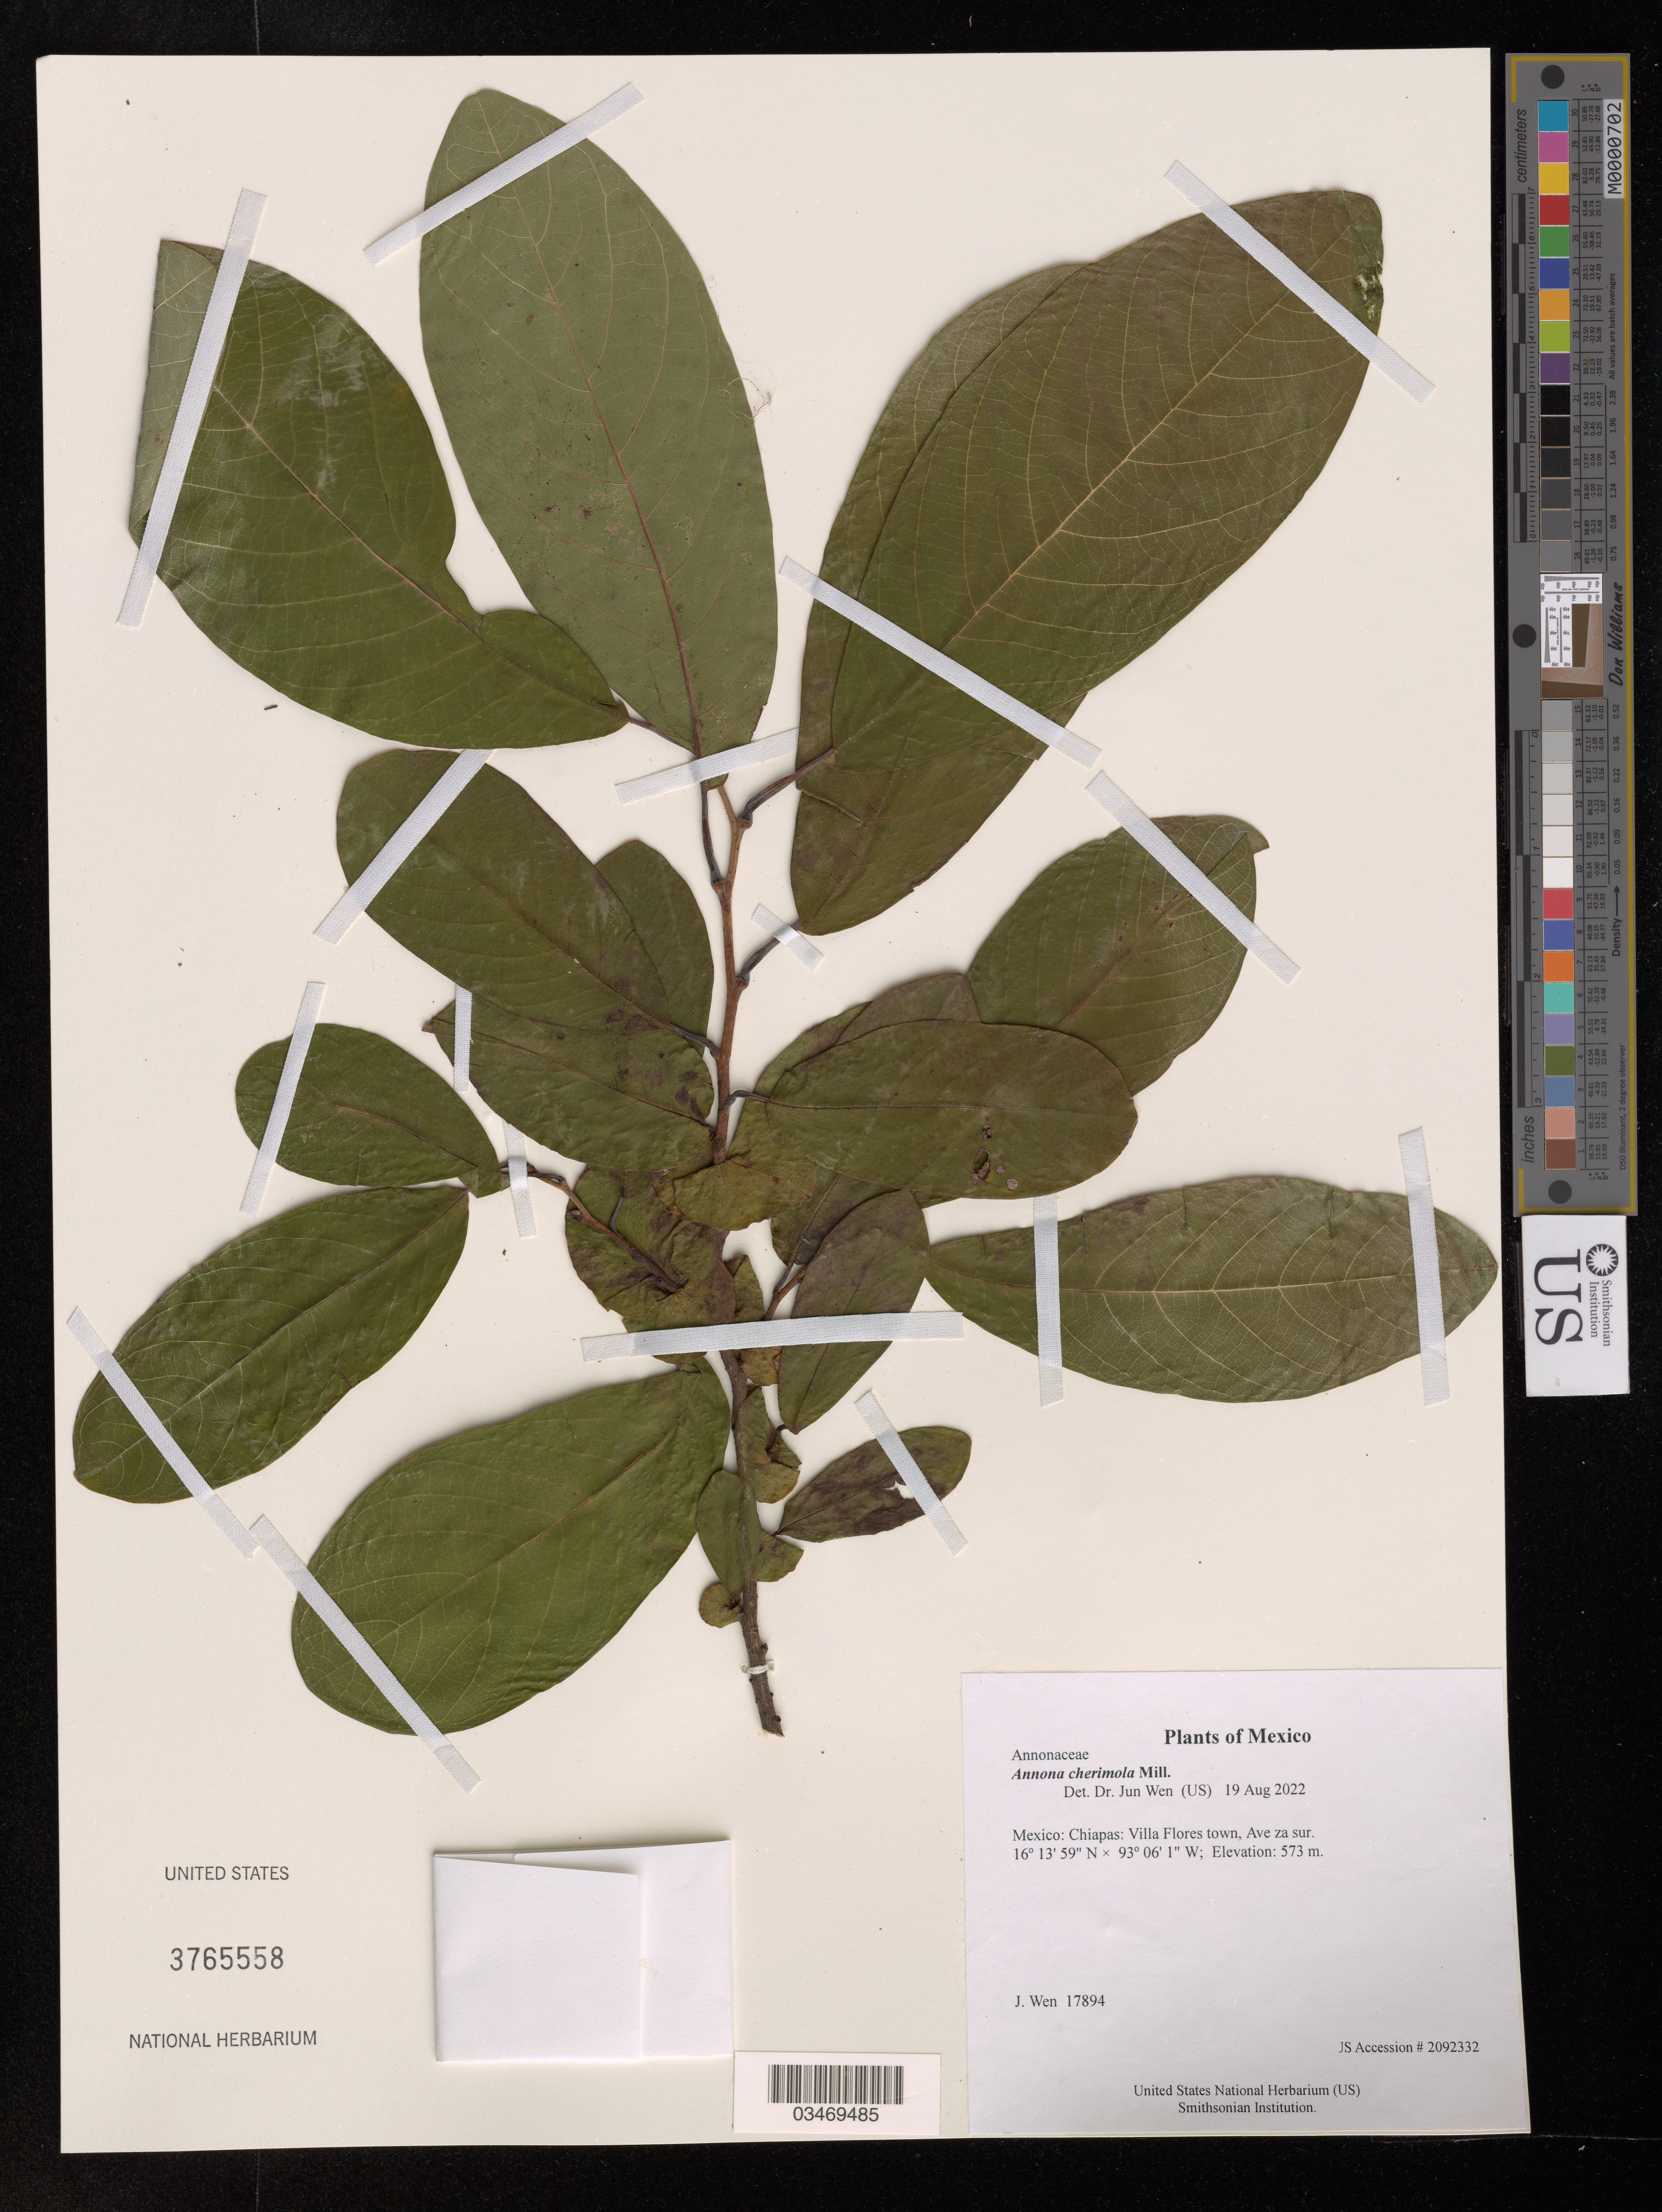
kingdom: Plantae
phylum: Tracheophyta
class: Magnoliopsida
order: Magnoliales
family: Annonaceae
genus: Annona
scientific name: Annona cherimola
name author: Mill.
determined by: Wen, Jun, (BOT), Smithsonian Institution - National Museum of Natural History (UNITED STATES)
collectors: J. Wen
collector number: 17894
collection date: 2022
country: Mexico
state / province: Chiapas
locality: Villa Flores town, Ave za sur.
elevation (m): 573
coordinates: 16 13 89 N, 93 06 1 W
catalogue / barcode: US 3765558